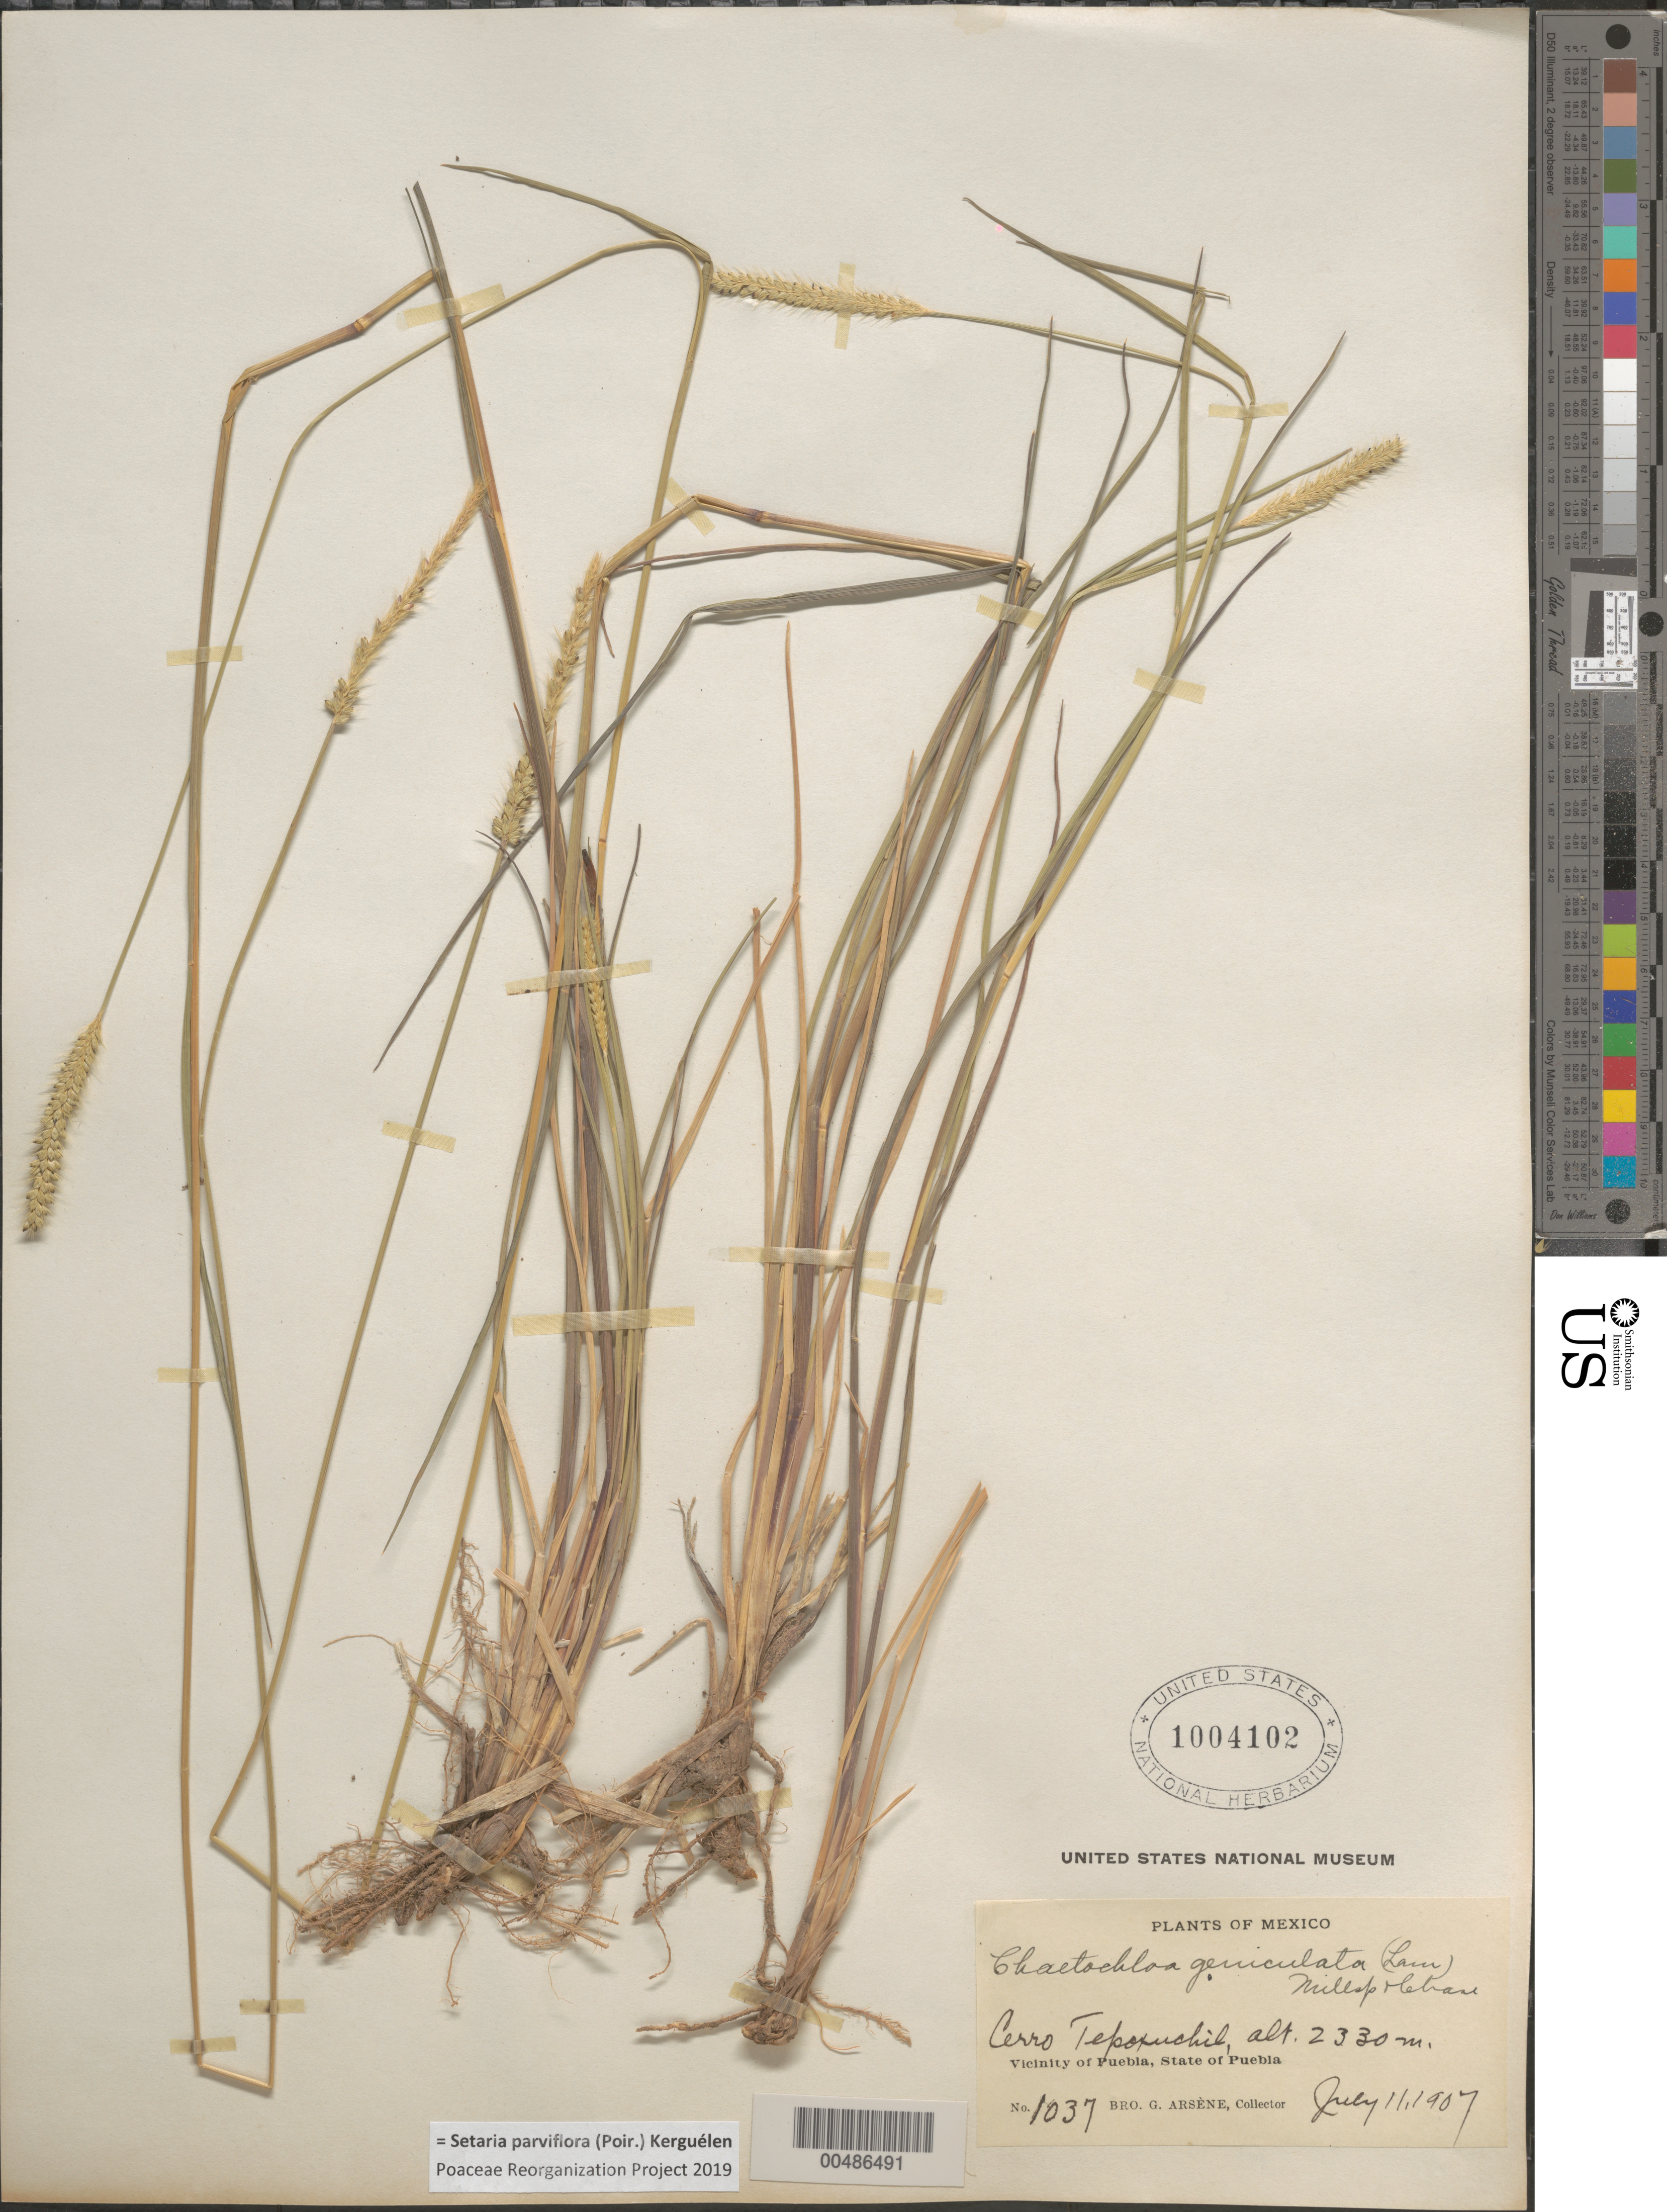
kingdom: Plantae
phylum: Tracheophyta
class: Liliopsida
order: Poales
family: Poaceae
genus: Setaria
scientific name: Setaria parviflora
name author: (Poir.) Kerguélen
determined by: Poaceae Reorganization Project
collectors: Bro. G. Arsène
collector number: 1037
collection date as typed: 11 Jul 1907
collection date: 1907-07-11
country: Mexico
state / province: Puebla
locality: Cerro Tepoxuchil, vicinity of Puebla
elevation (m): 2330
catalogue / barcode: US 1004102